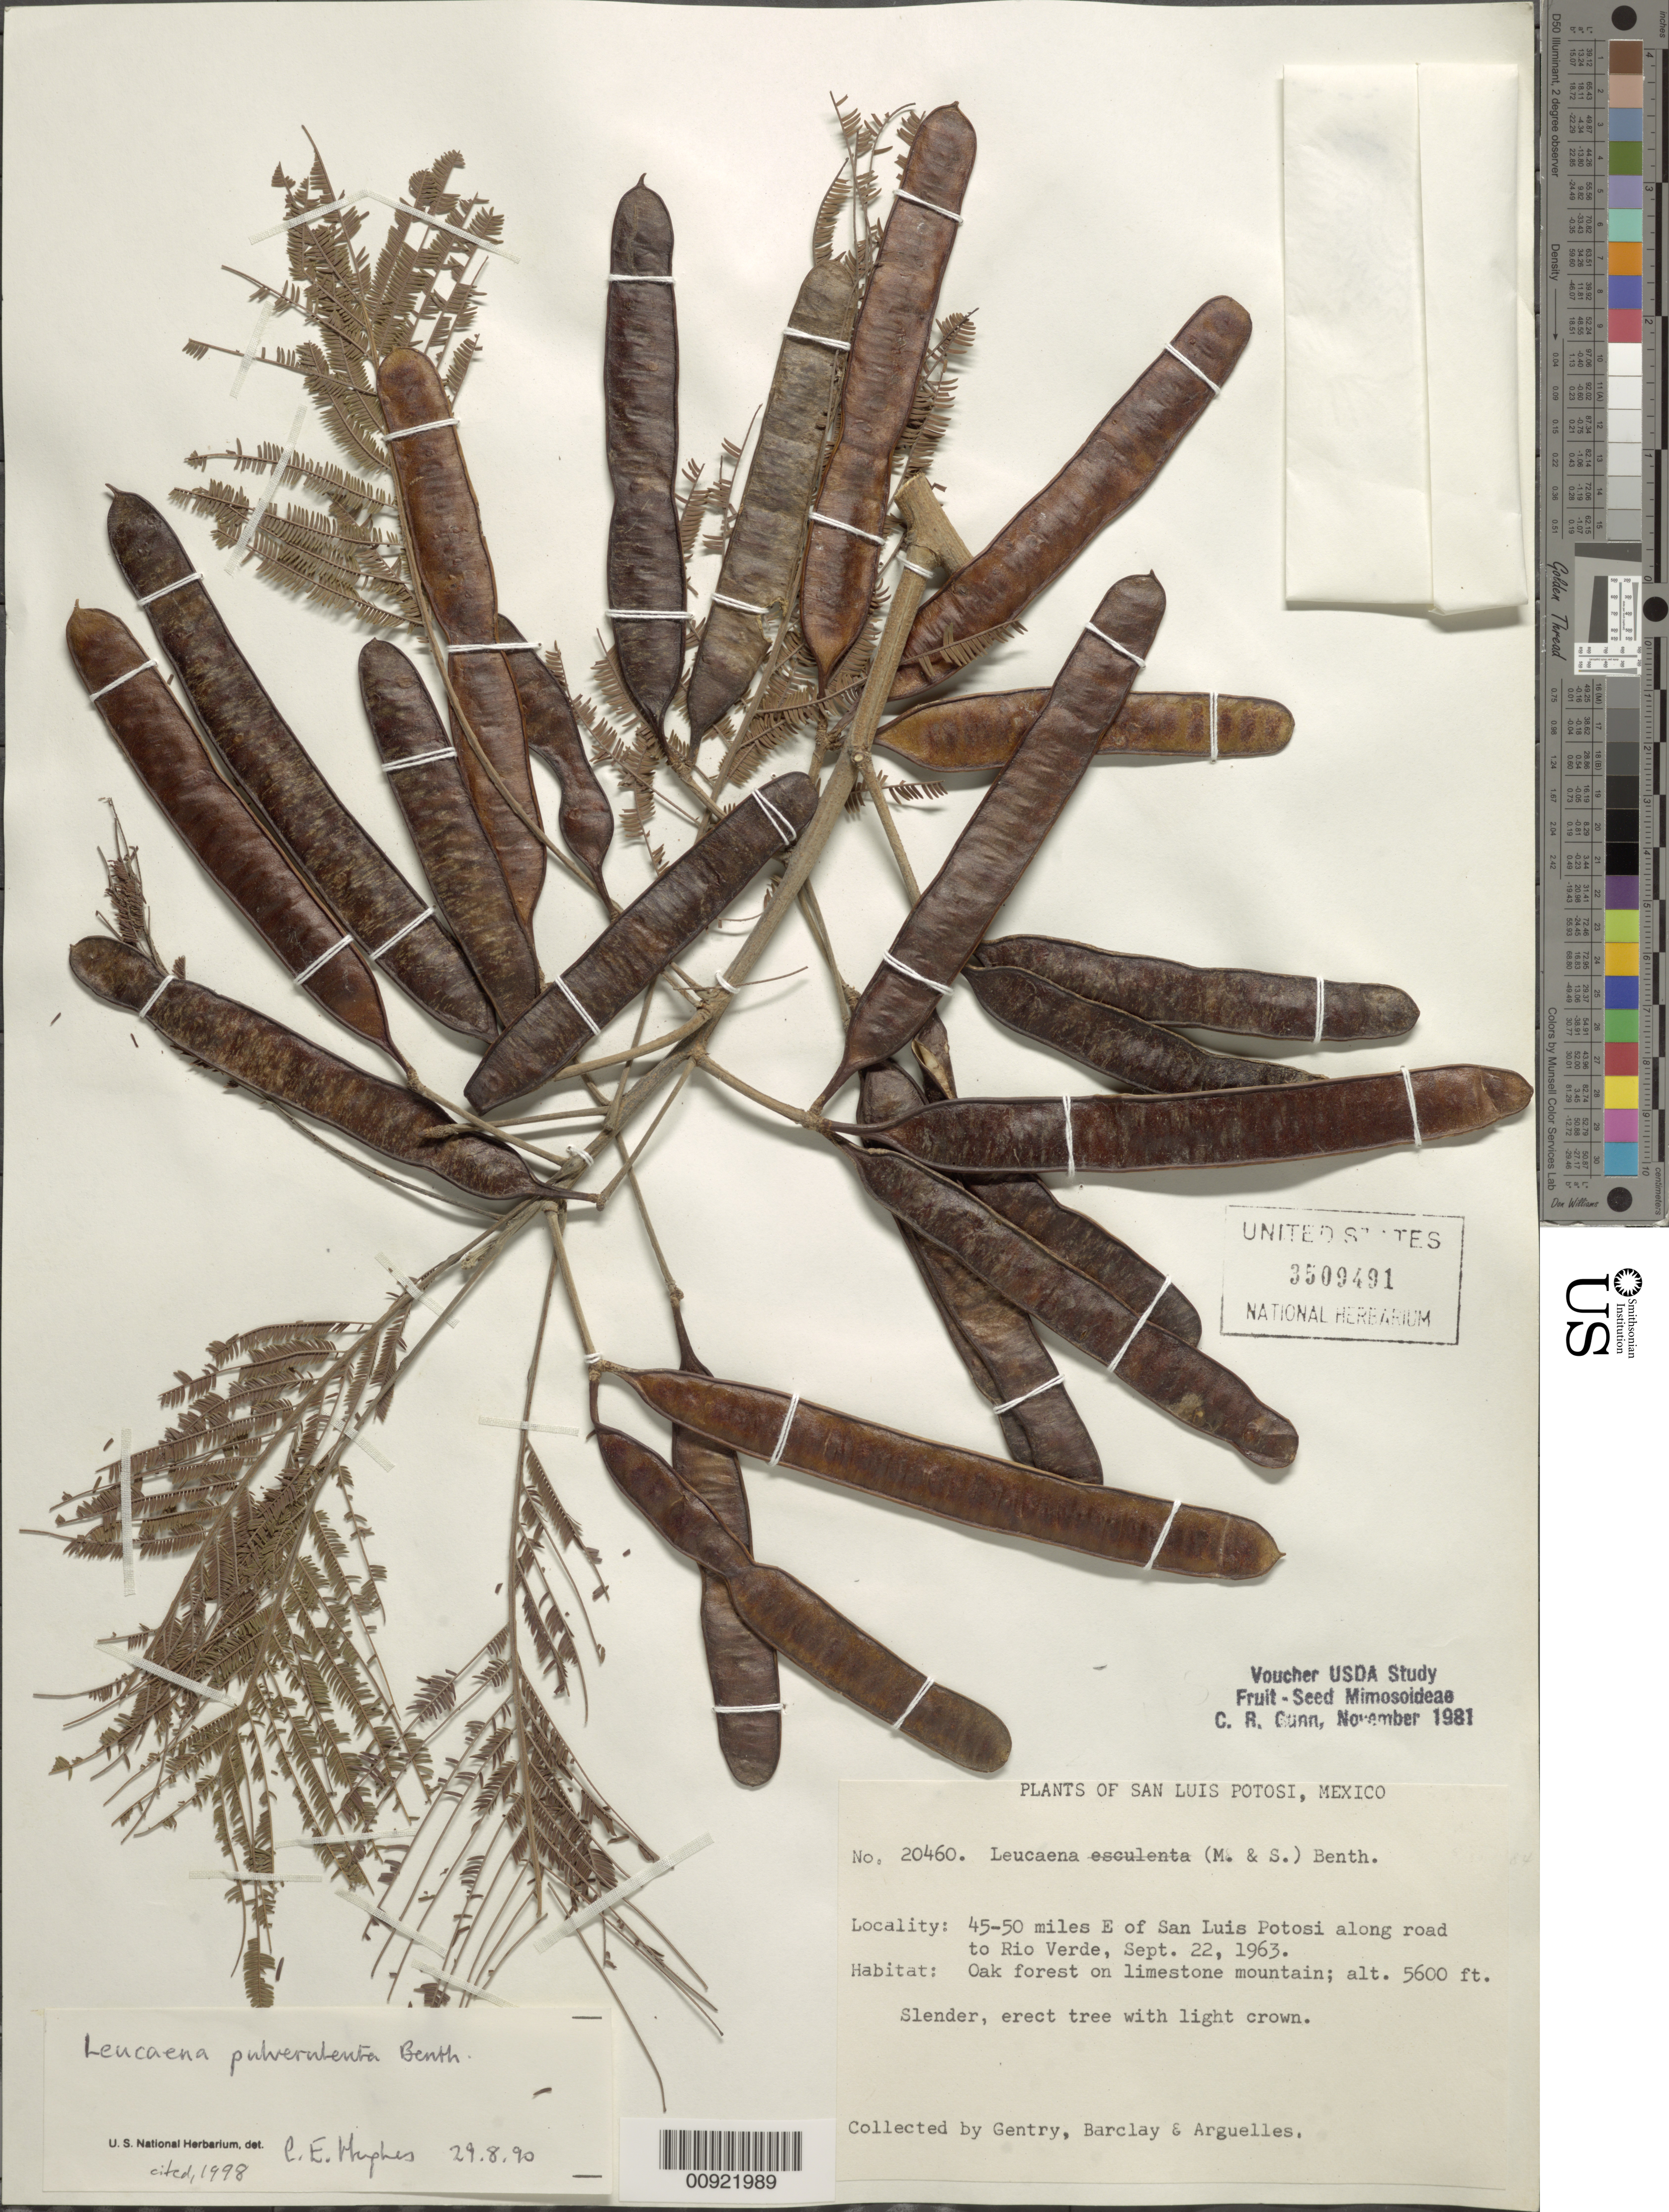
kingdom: Plantae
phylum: Tracheophyta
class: Magnoliopsida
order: Fabales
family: Fabaceae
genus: Leucaena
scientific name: Leucaena pulverulenta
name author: (Schltdl.) Benth.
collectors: Gentry, --, -- Barclay & Arguelles, --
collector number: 20460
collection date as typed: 22 Sep 1963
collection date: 1963-09-22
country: Mexico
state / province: San Luis Potosí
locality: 45-50 miles E of San Luis Potosí along road to Río Verde.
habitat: Oak forest on limestone mountain.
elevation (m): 1707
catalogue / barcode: US 3509491